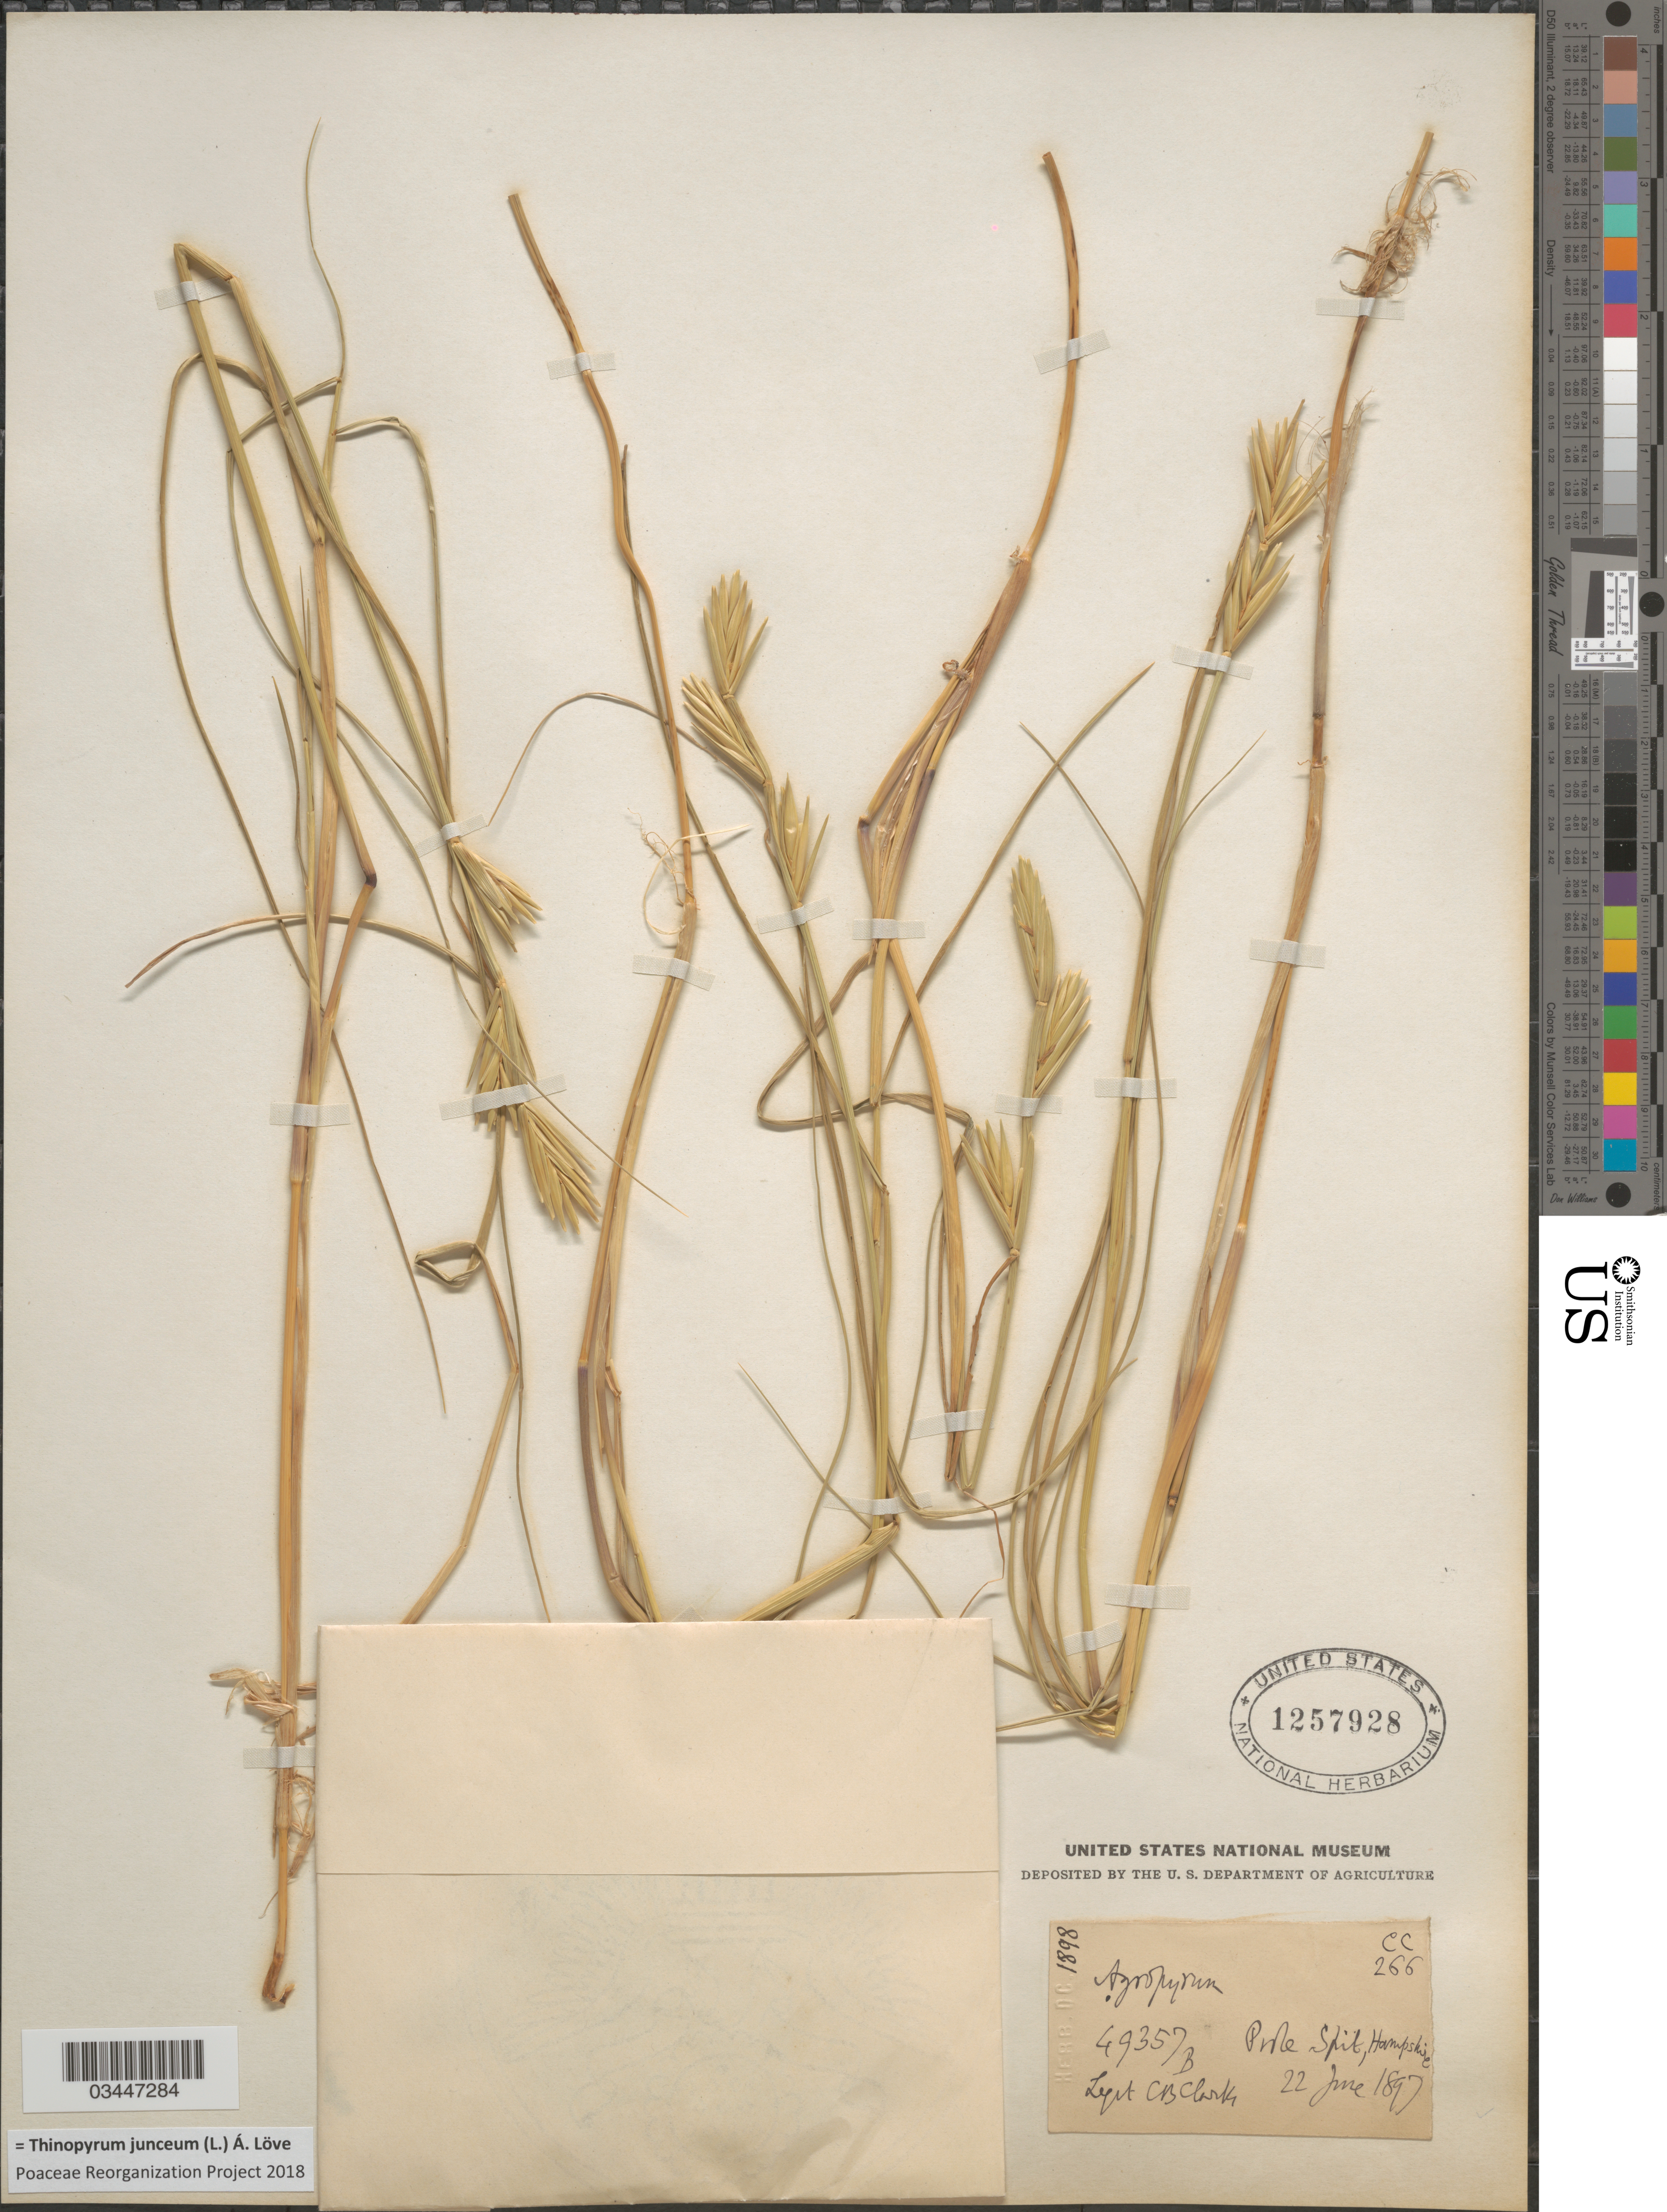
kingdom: Plantae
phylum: Tracheophyta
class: Liliopsida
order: Poales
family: Poaceae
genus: Thinopyrum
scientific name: Thinopyrum junceum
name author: (L.) Á. Löve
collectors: C. B. Clarke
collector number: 49357B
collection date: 1897-06-22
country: United Kingdom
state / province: England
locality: Poole Spit, Hampshire.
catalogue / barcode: US 1257928